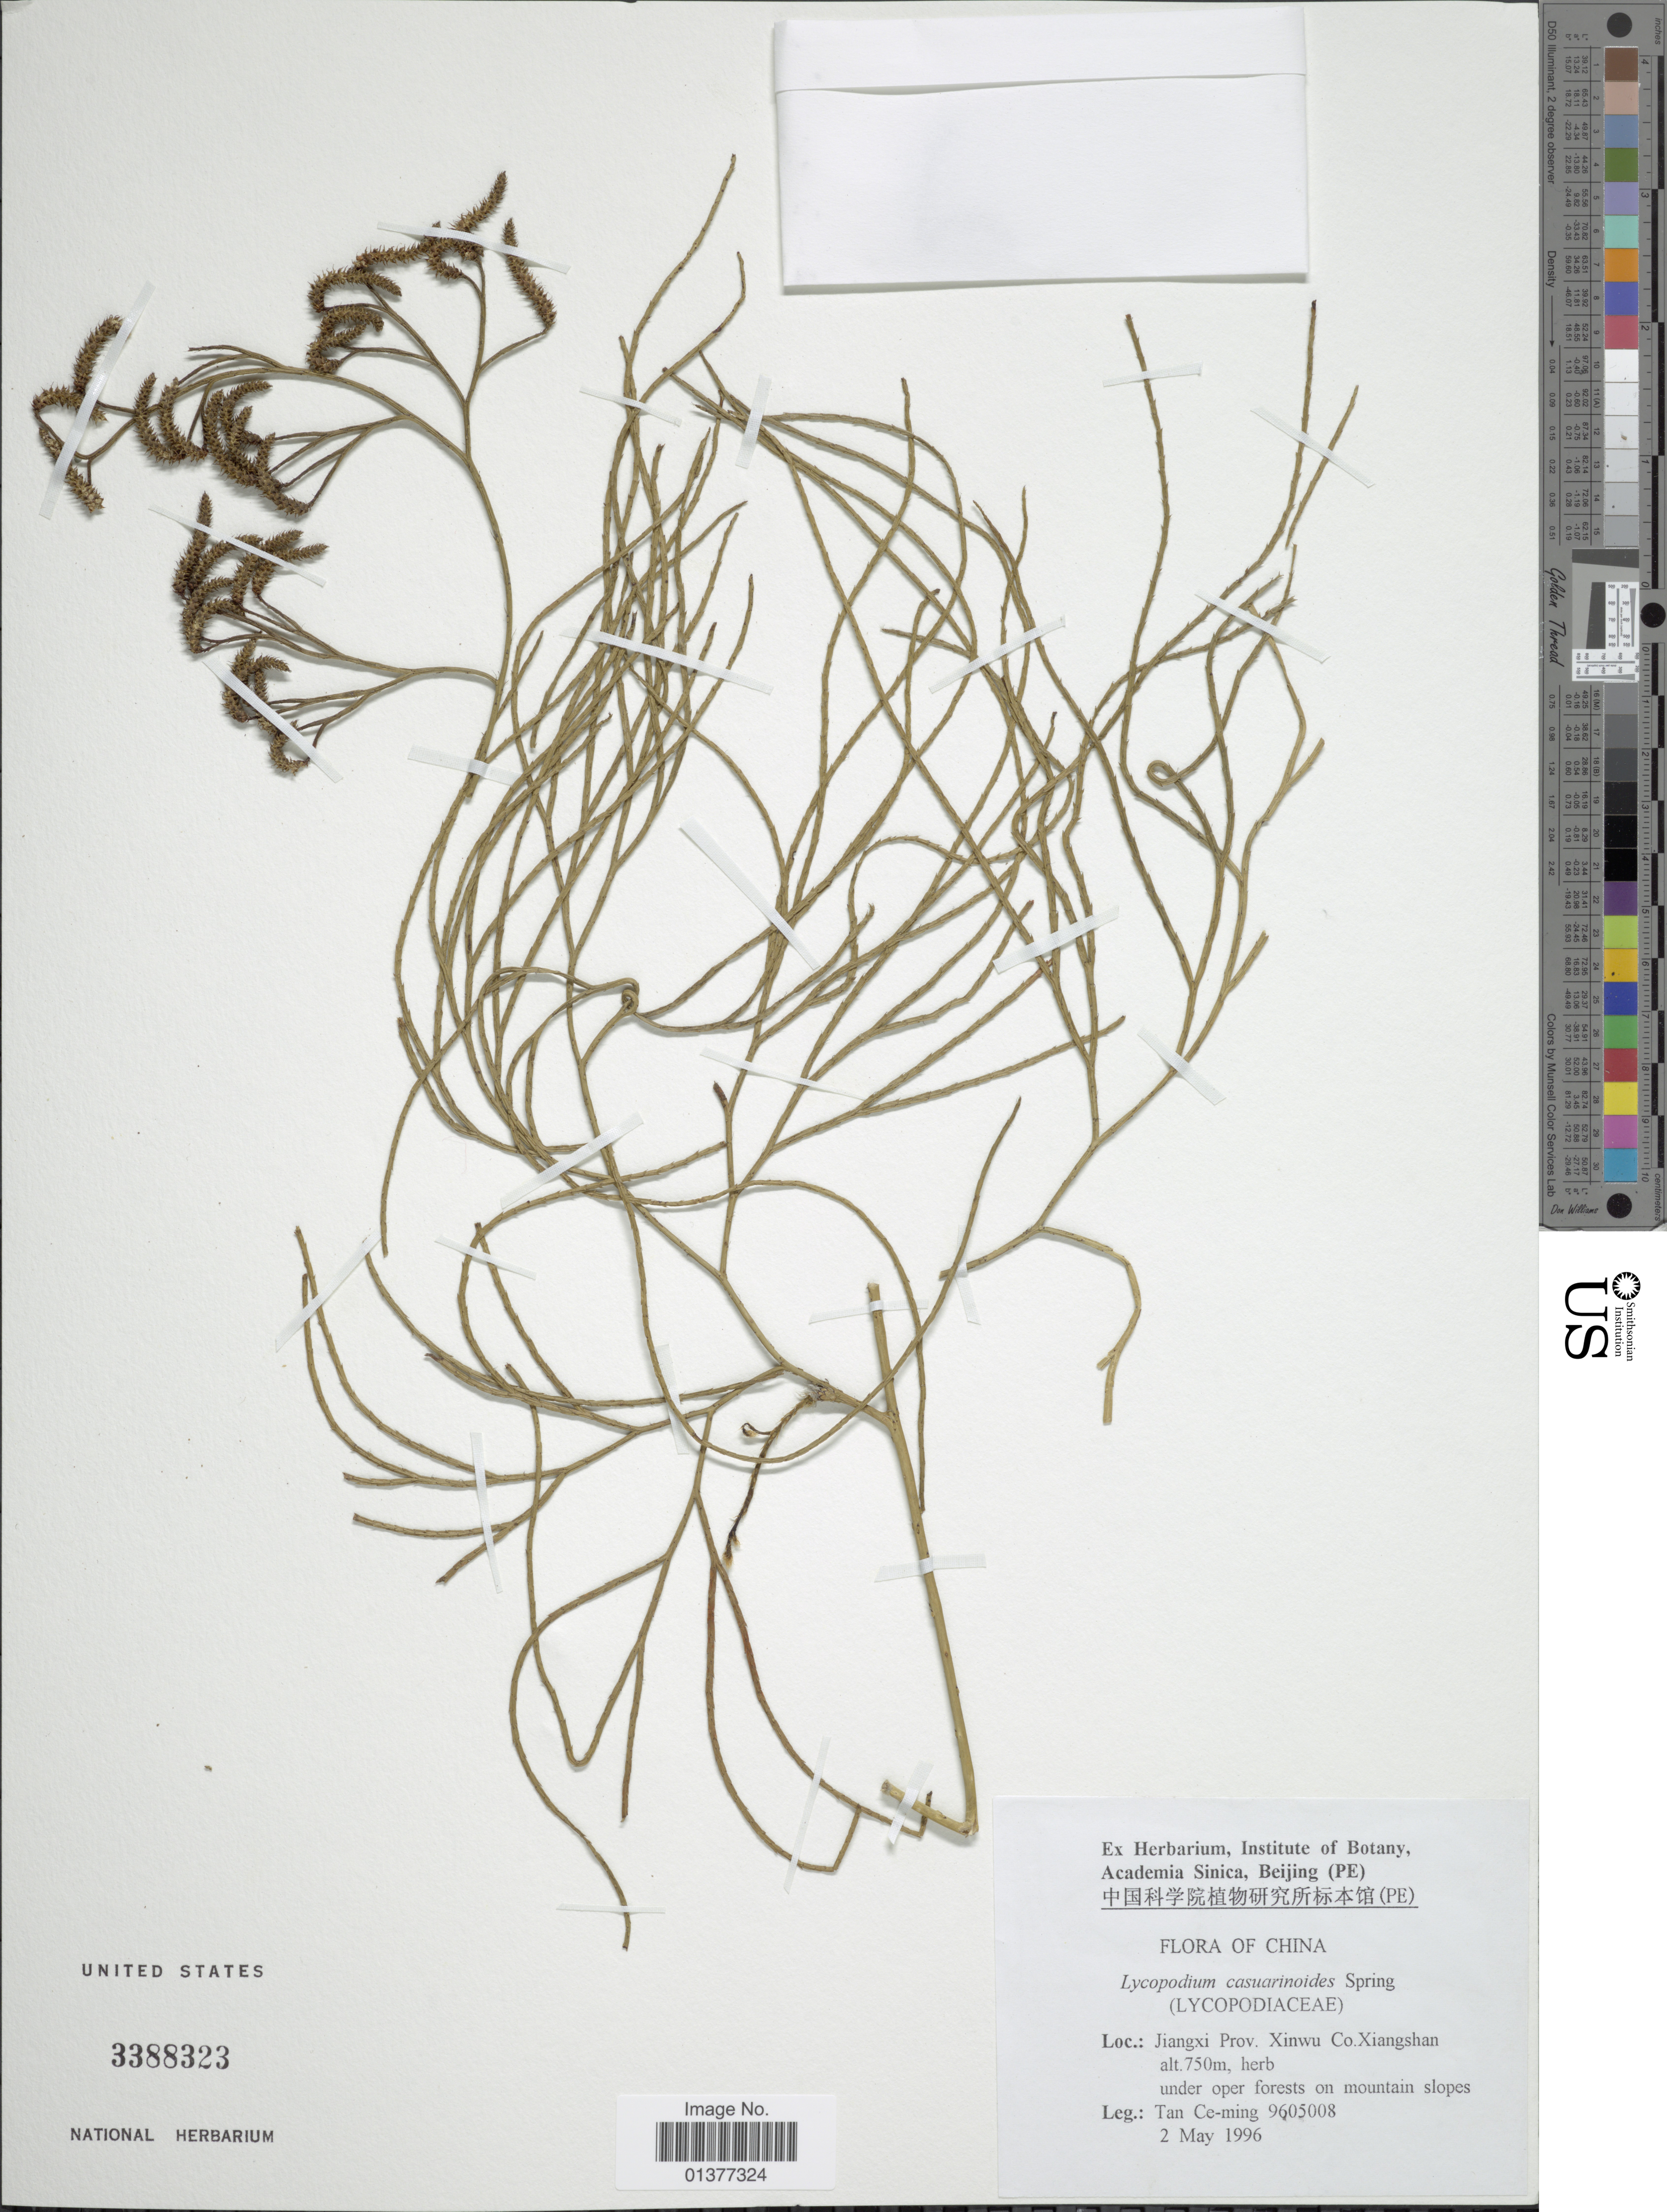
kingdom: Plantae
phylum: Tracheophyta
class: Lycopodiopsida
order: Lycopodiales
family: Lycopodiaceae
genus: Lycopodiastrum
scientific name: Lycopodiastrum casuarinoides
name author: (Spring) Holub ex R.D. Dixit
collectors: C. Tan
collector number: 9605008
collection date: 1996-05-02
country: China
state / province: Jiangxi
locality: Xinwu Co. Xiangshan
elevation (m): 750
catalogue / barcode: US 3388323